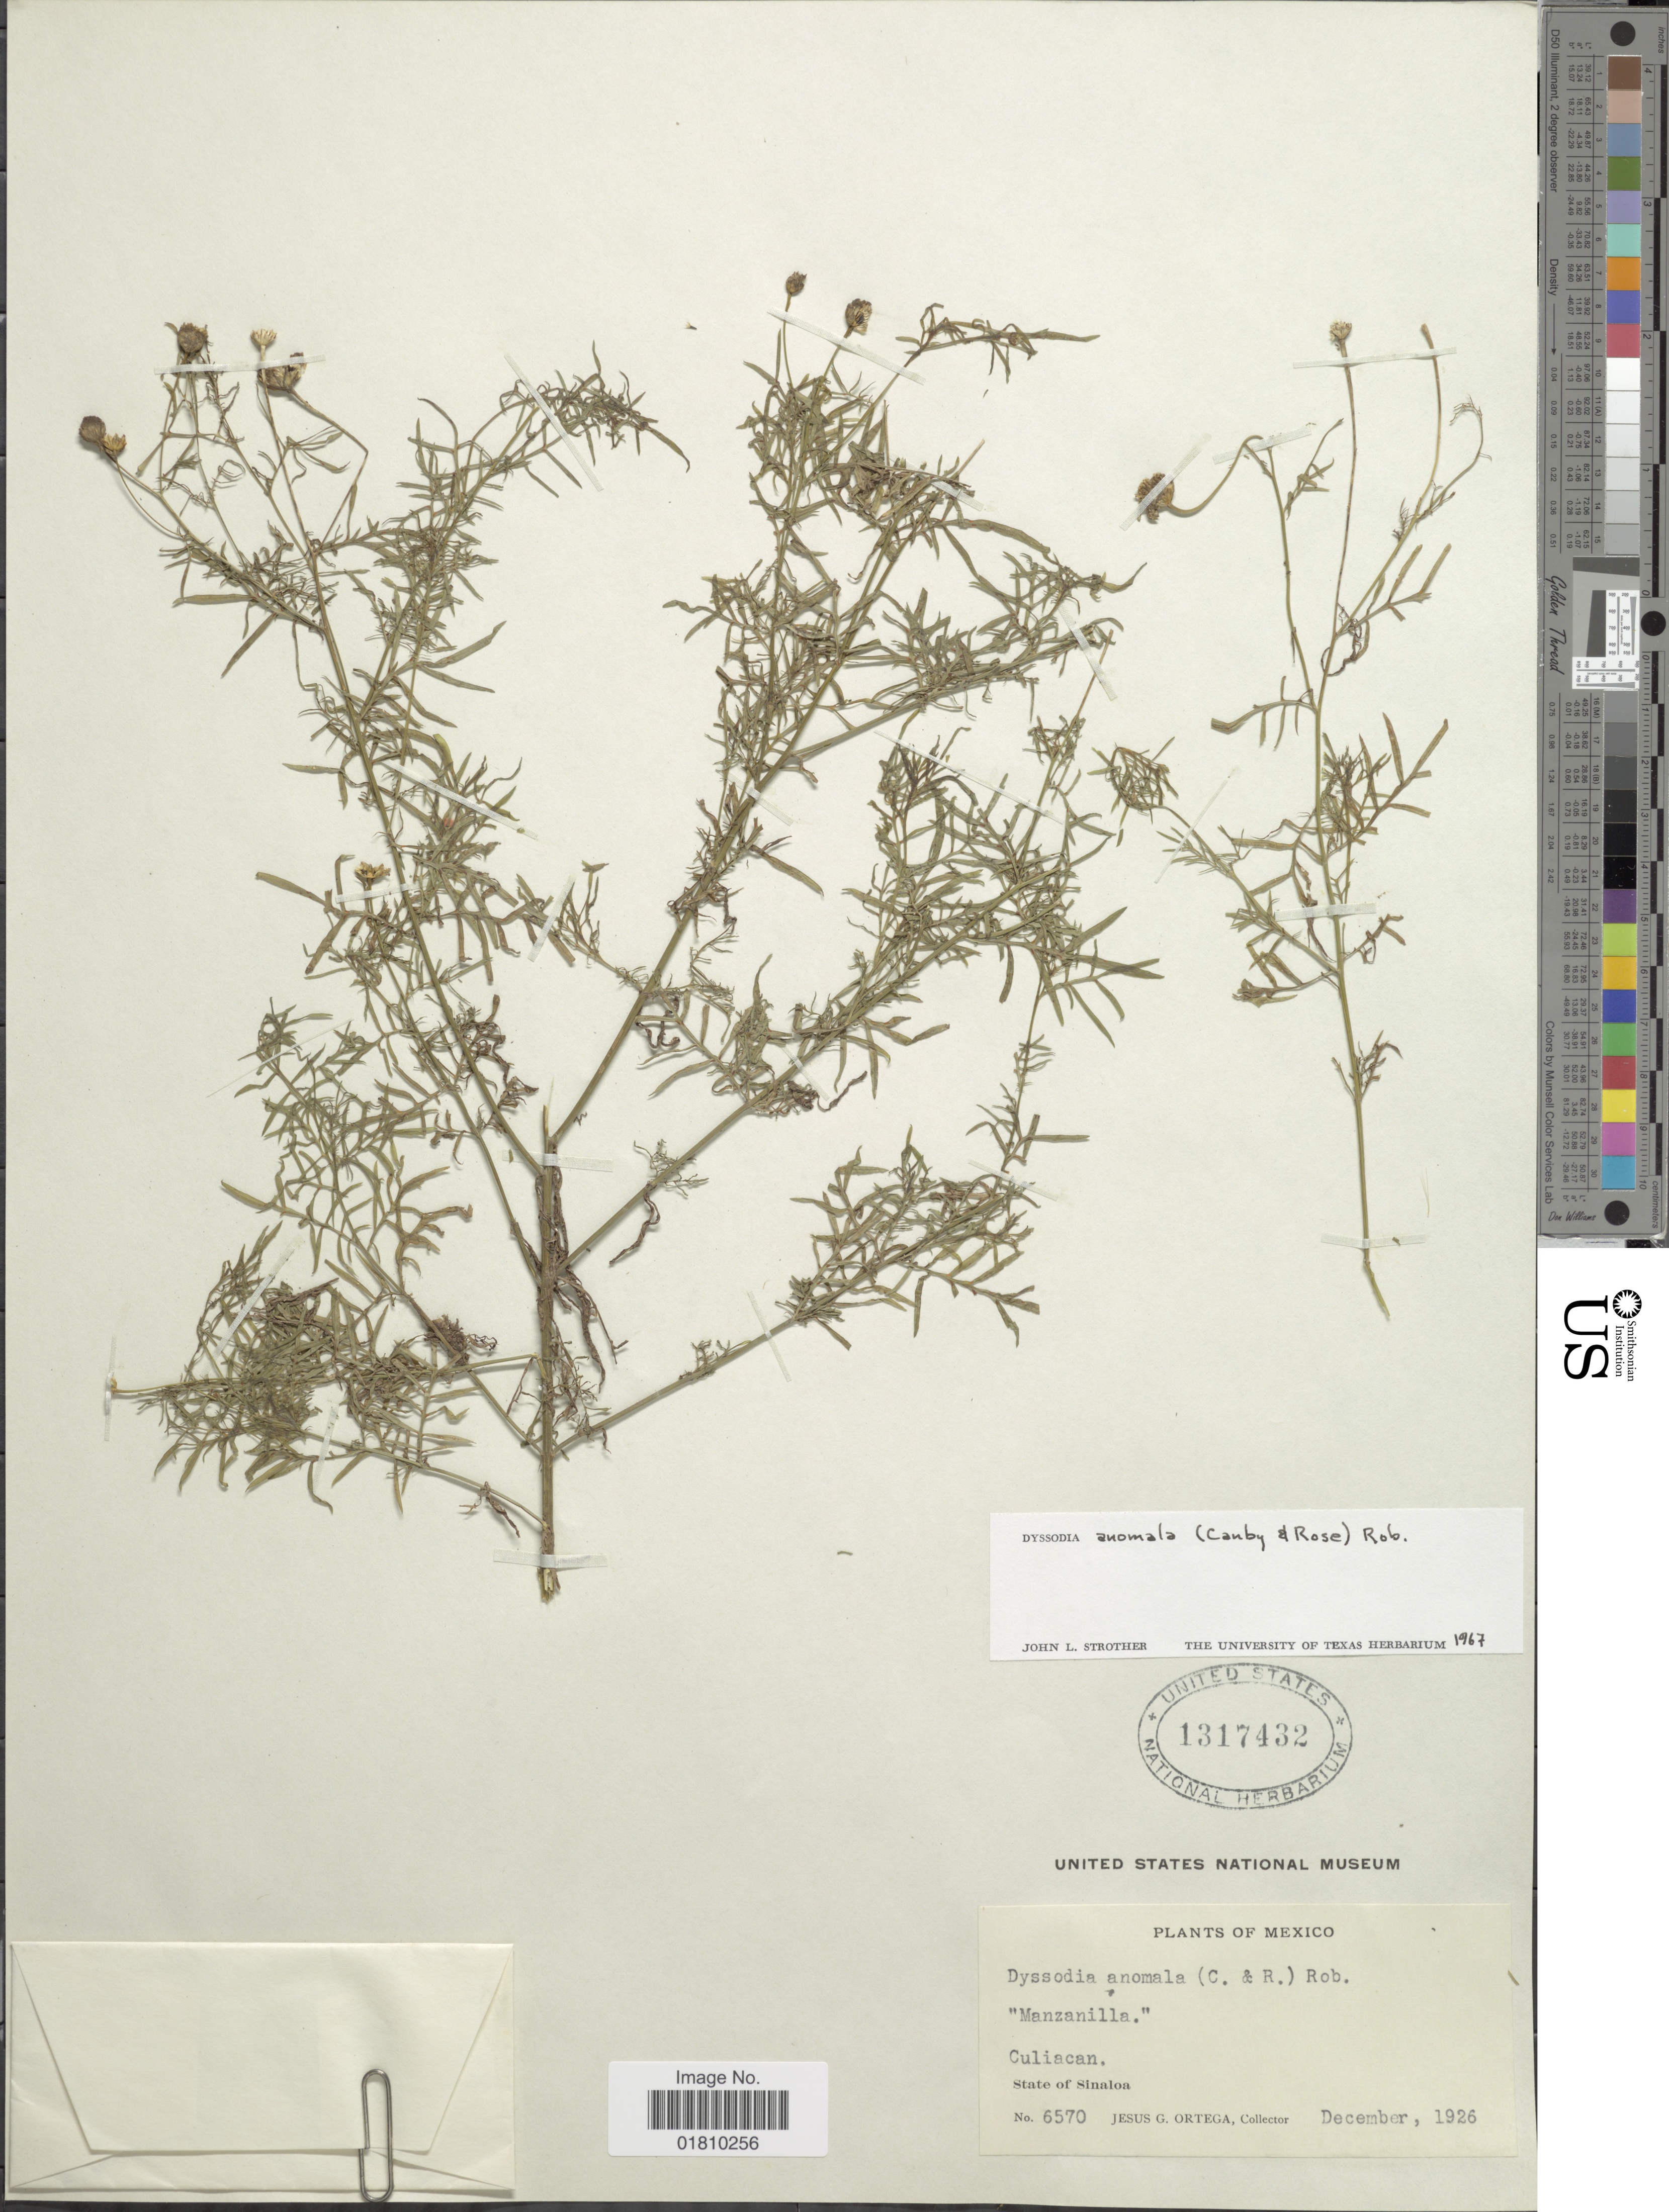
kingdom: Plantae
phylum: Tracheophyta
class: Magnoliopsida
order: Asterales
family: Asteraceae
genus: Adenophyllum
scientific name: Adenophyllum anomalum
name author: (Canby) Strother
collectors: J. Ortega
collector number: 6570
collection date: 1926-12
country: Mexico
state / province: Sinaloa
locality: Manzanilla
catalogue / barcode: US 1317432